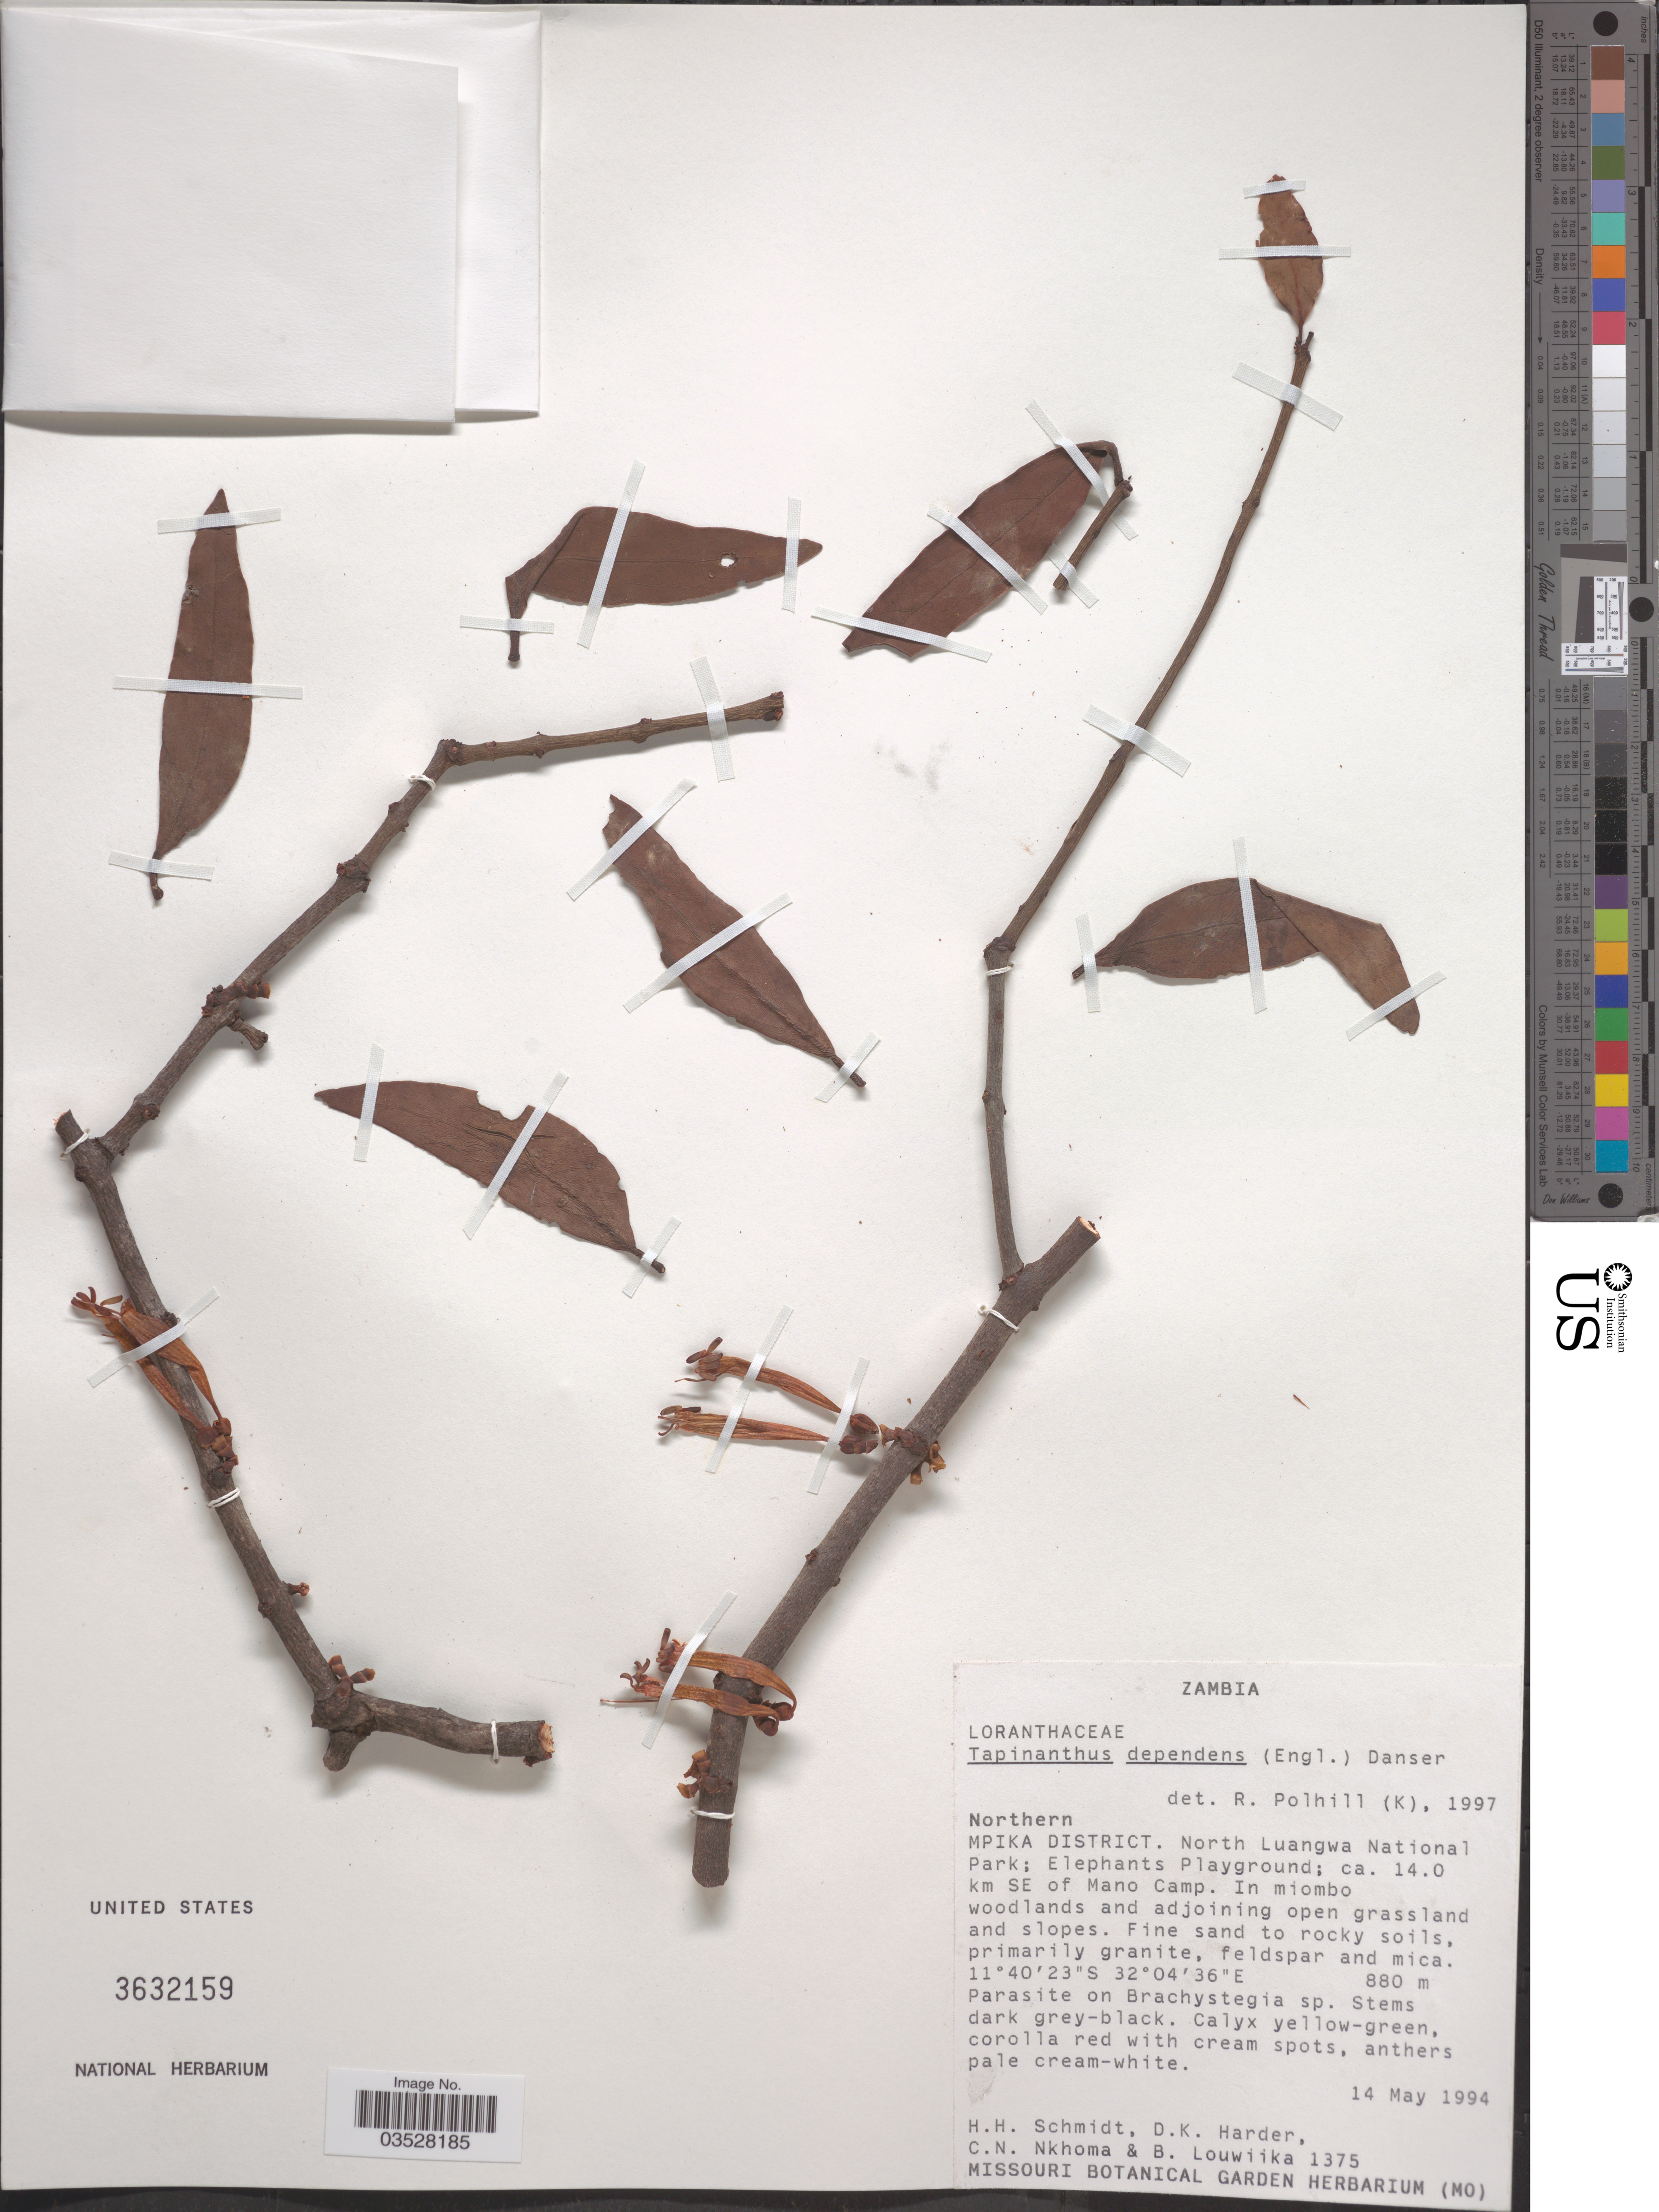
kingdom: Plantae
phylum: Tracheophyta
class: Magnoliopsida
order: Santalales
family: Loranthaceae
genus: Tapinanthus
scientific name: Tapinanthus dependens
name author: (Engl.) Danser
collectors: H. H. Schmidt, D. Harder, C. Nkhoma & B. Louwiika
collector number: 1375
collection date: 1994-05-14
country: Zambia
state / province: Northern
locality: Mpika District. North Luangwa National Park; Elephants Playground; ca. 14.0 km SE of Mano Camp.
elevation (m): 880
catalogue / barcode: US 3632159